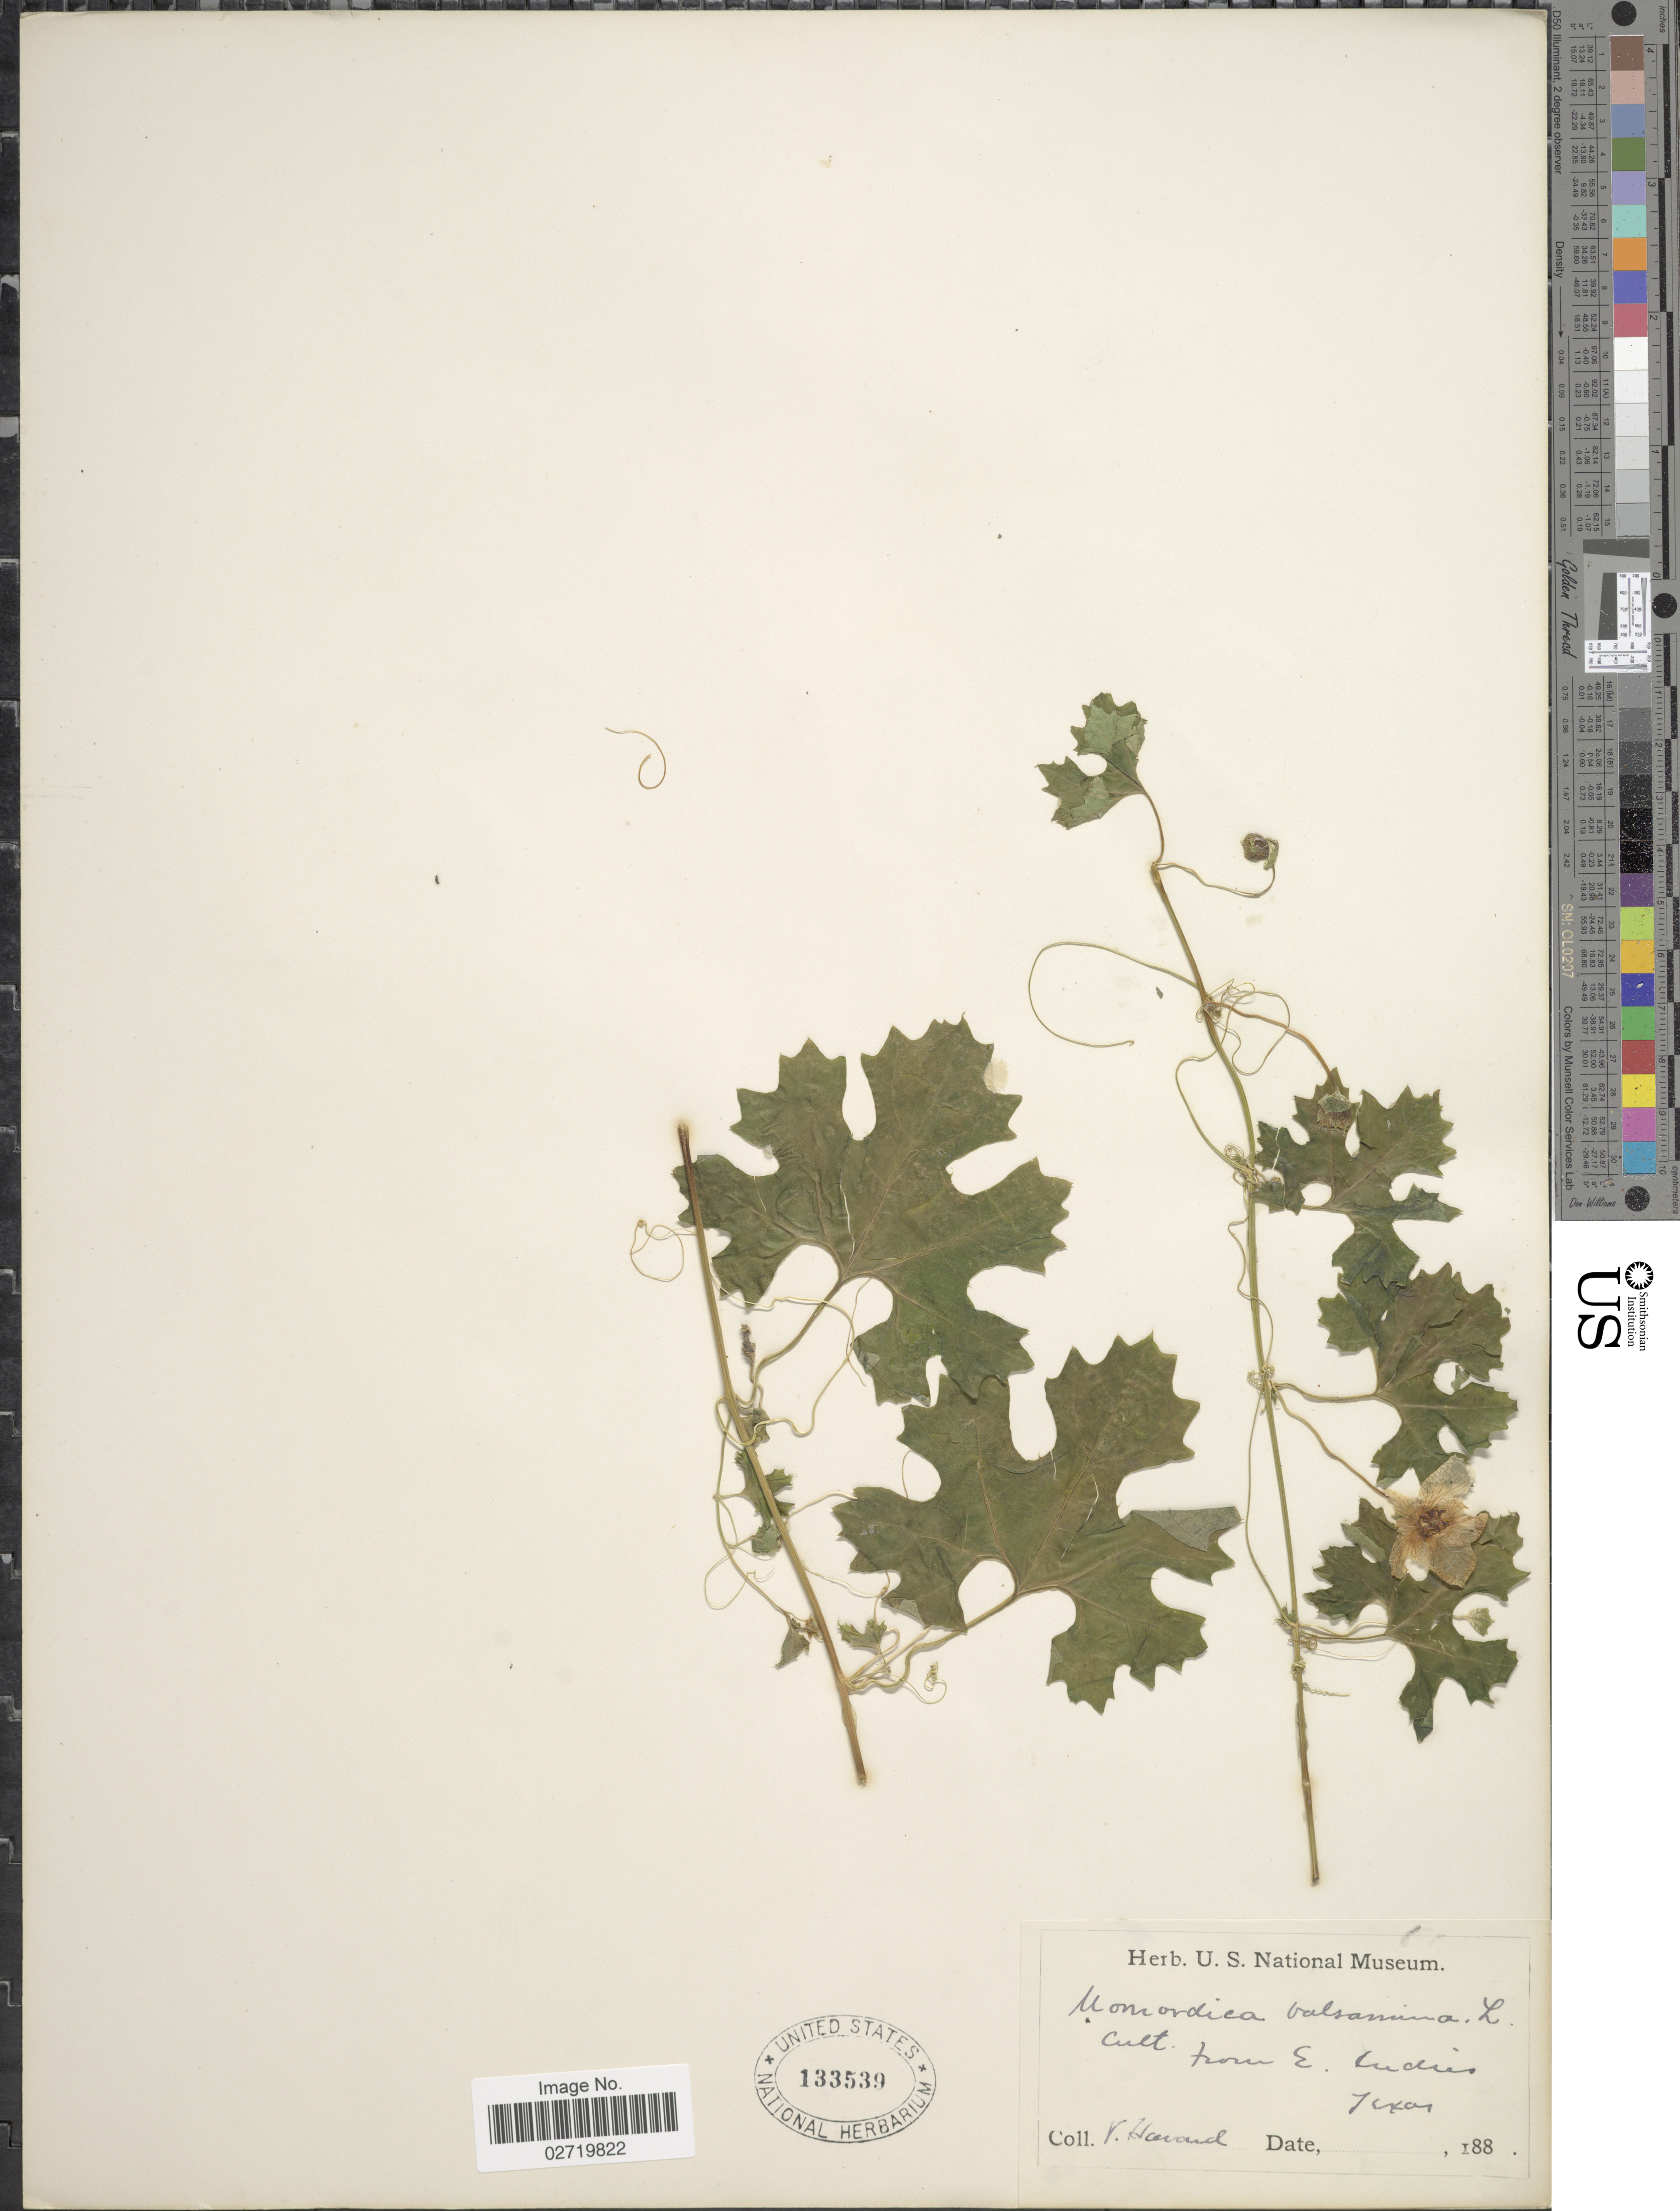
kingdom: Plantae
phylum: Tracheophyta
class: Magnoliopsida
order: Cucurbitales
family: Cucurbitaceae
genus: Momordica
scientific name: Momordica balsamina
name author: L.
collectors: V. Harvard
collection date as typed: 188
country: United States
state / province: Texas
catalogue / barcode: US 133539